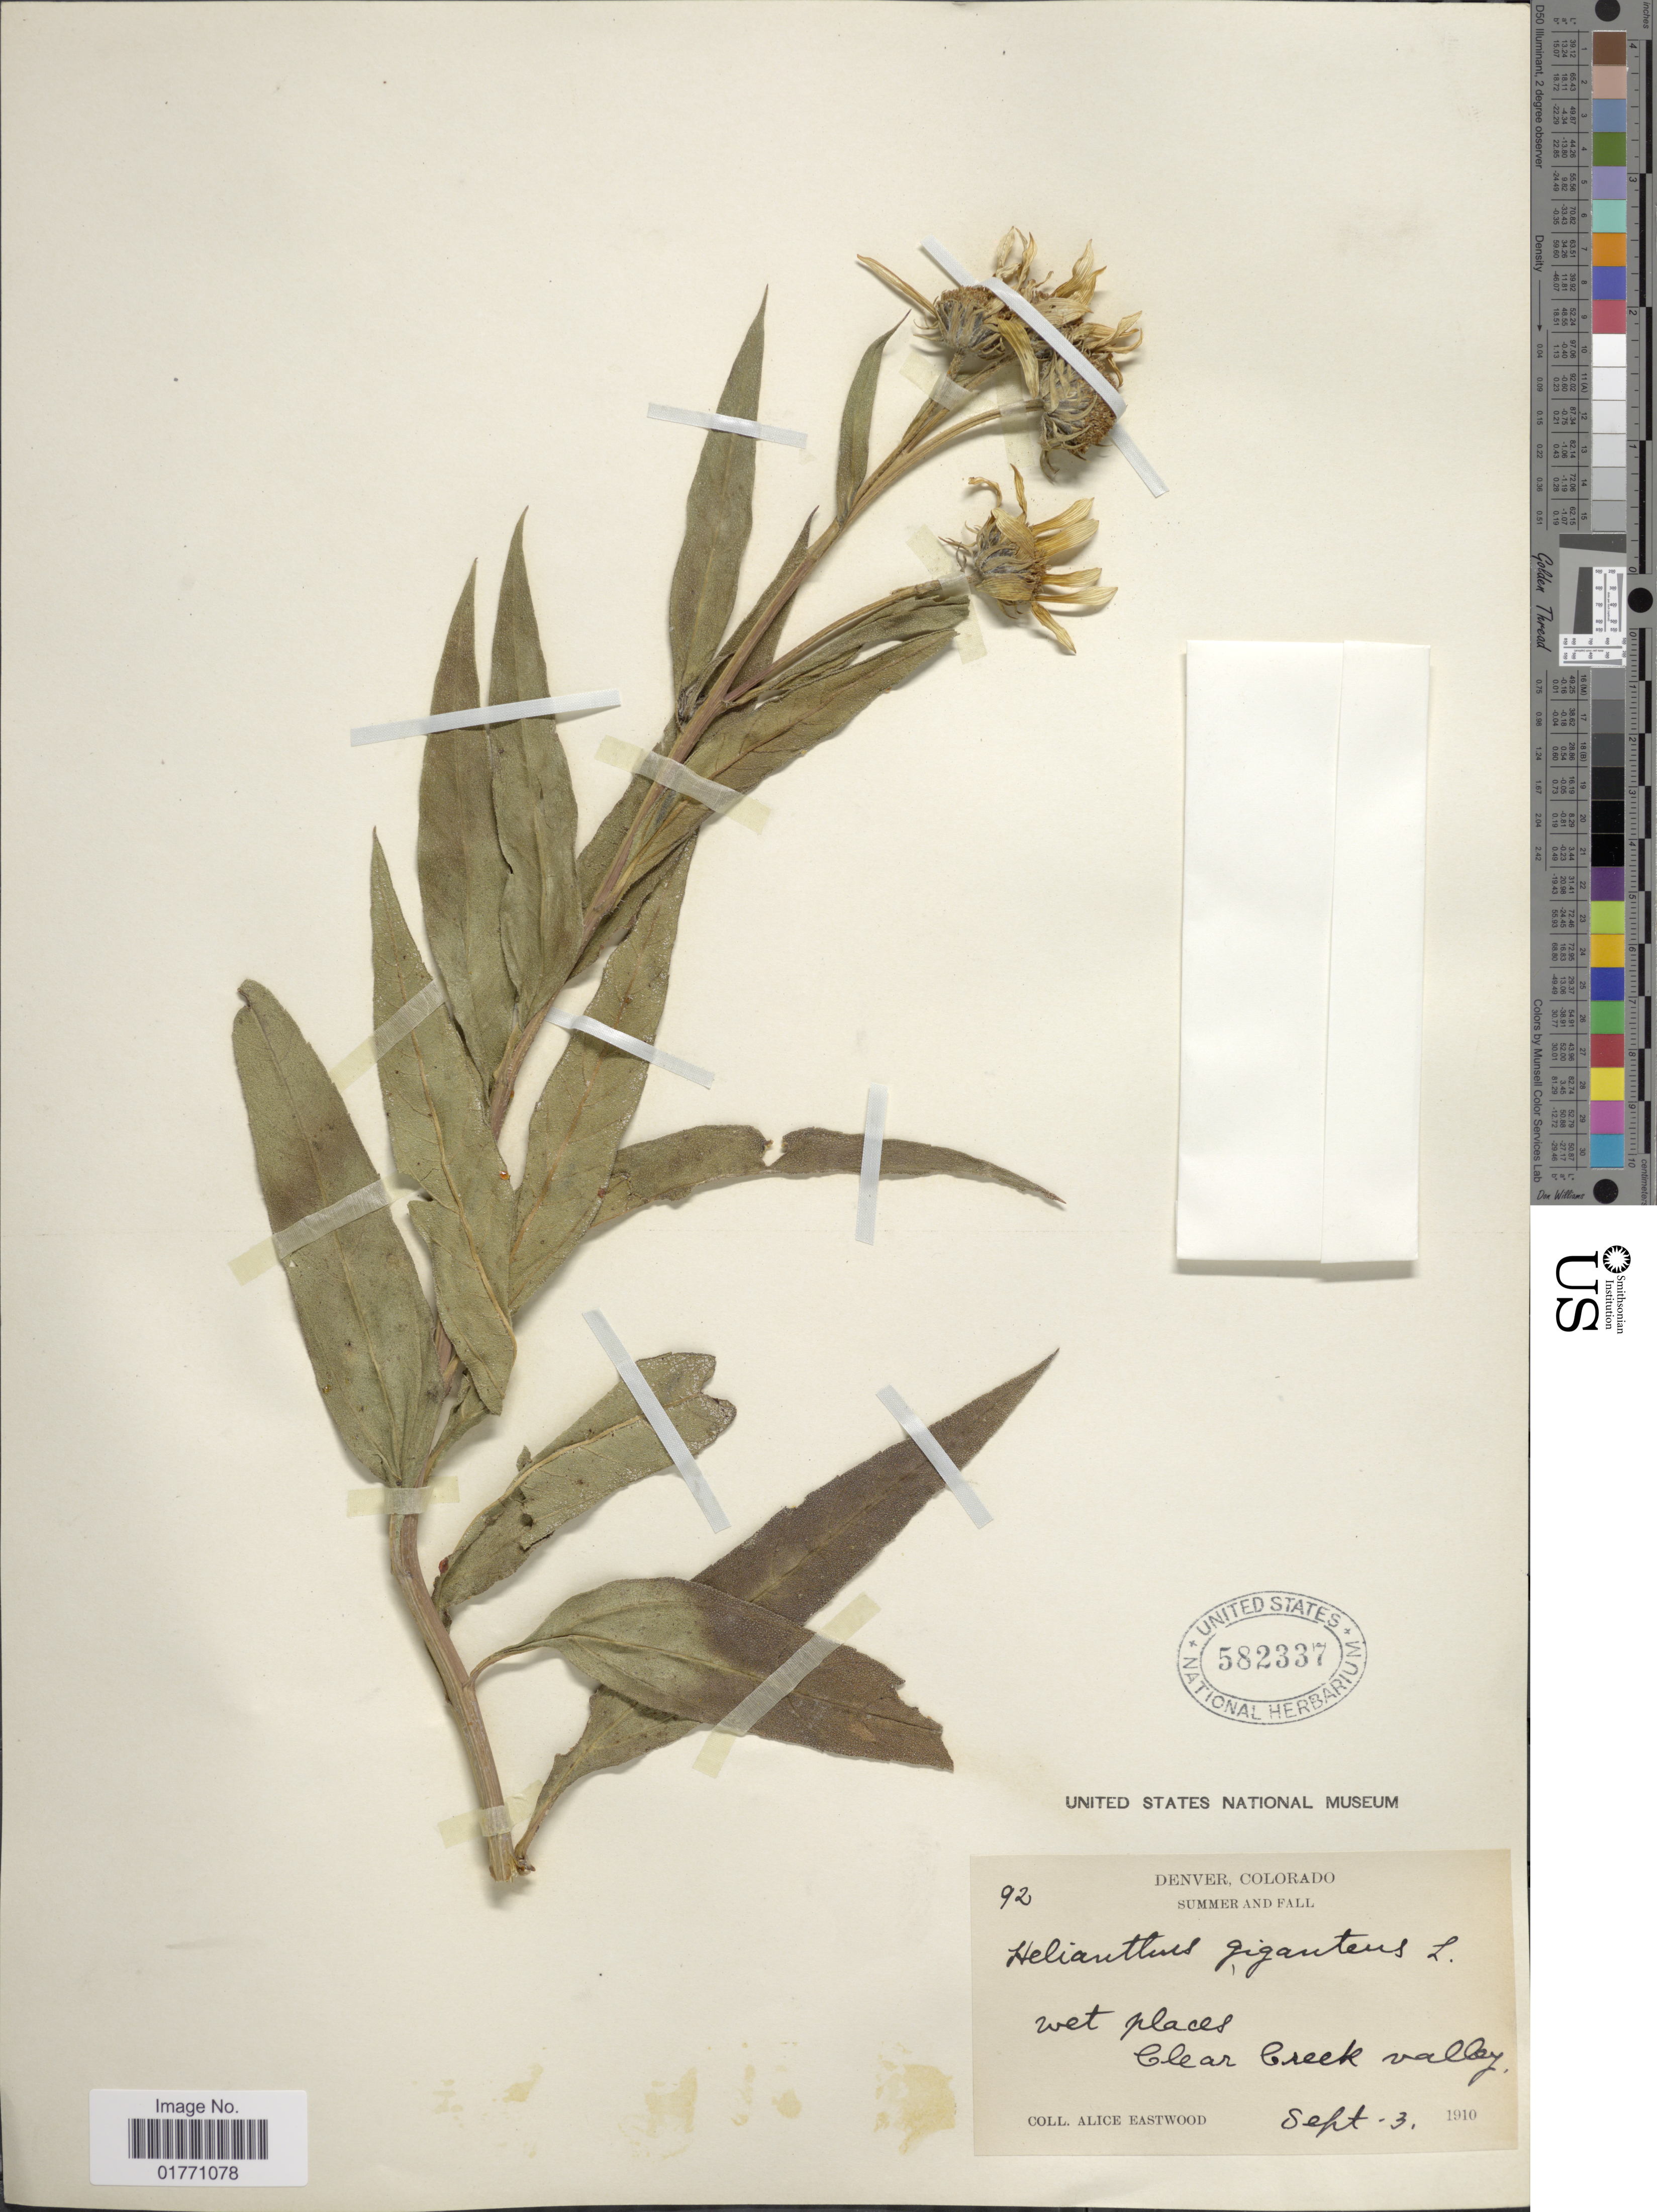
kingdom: Plantae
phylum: Tracheophyta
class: Magnoliopsida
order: Asterales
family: Asteraceae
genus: Helianthus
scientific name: Helianthus nuttallii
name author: Torr. & A. Gray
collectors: A. Eastwood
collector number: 92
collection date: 1910-09-03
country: United States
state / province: Colorado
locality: Denver, Summer and Fall, wet places, Clear Creek Valley.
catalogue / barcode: US 582337